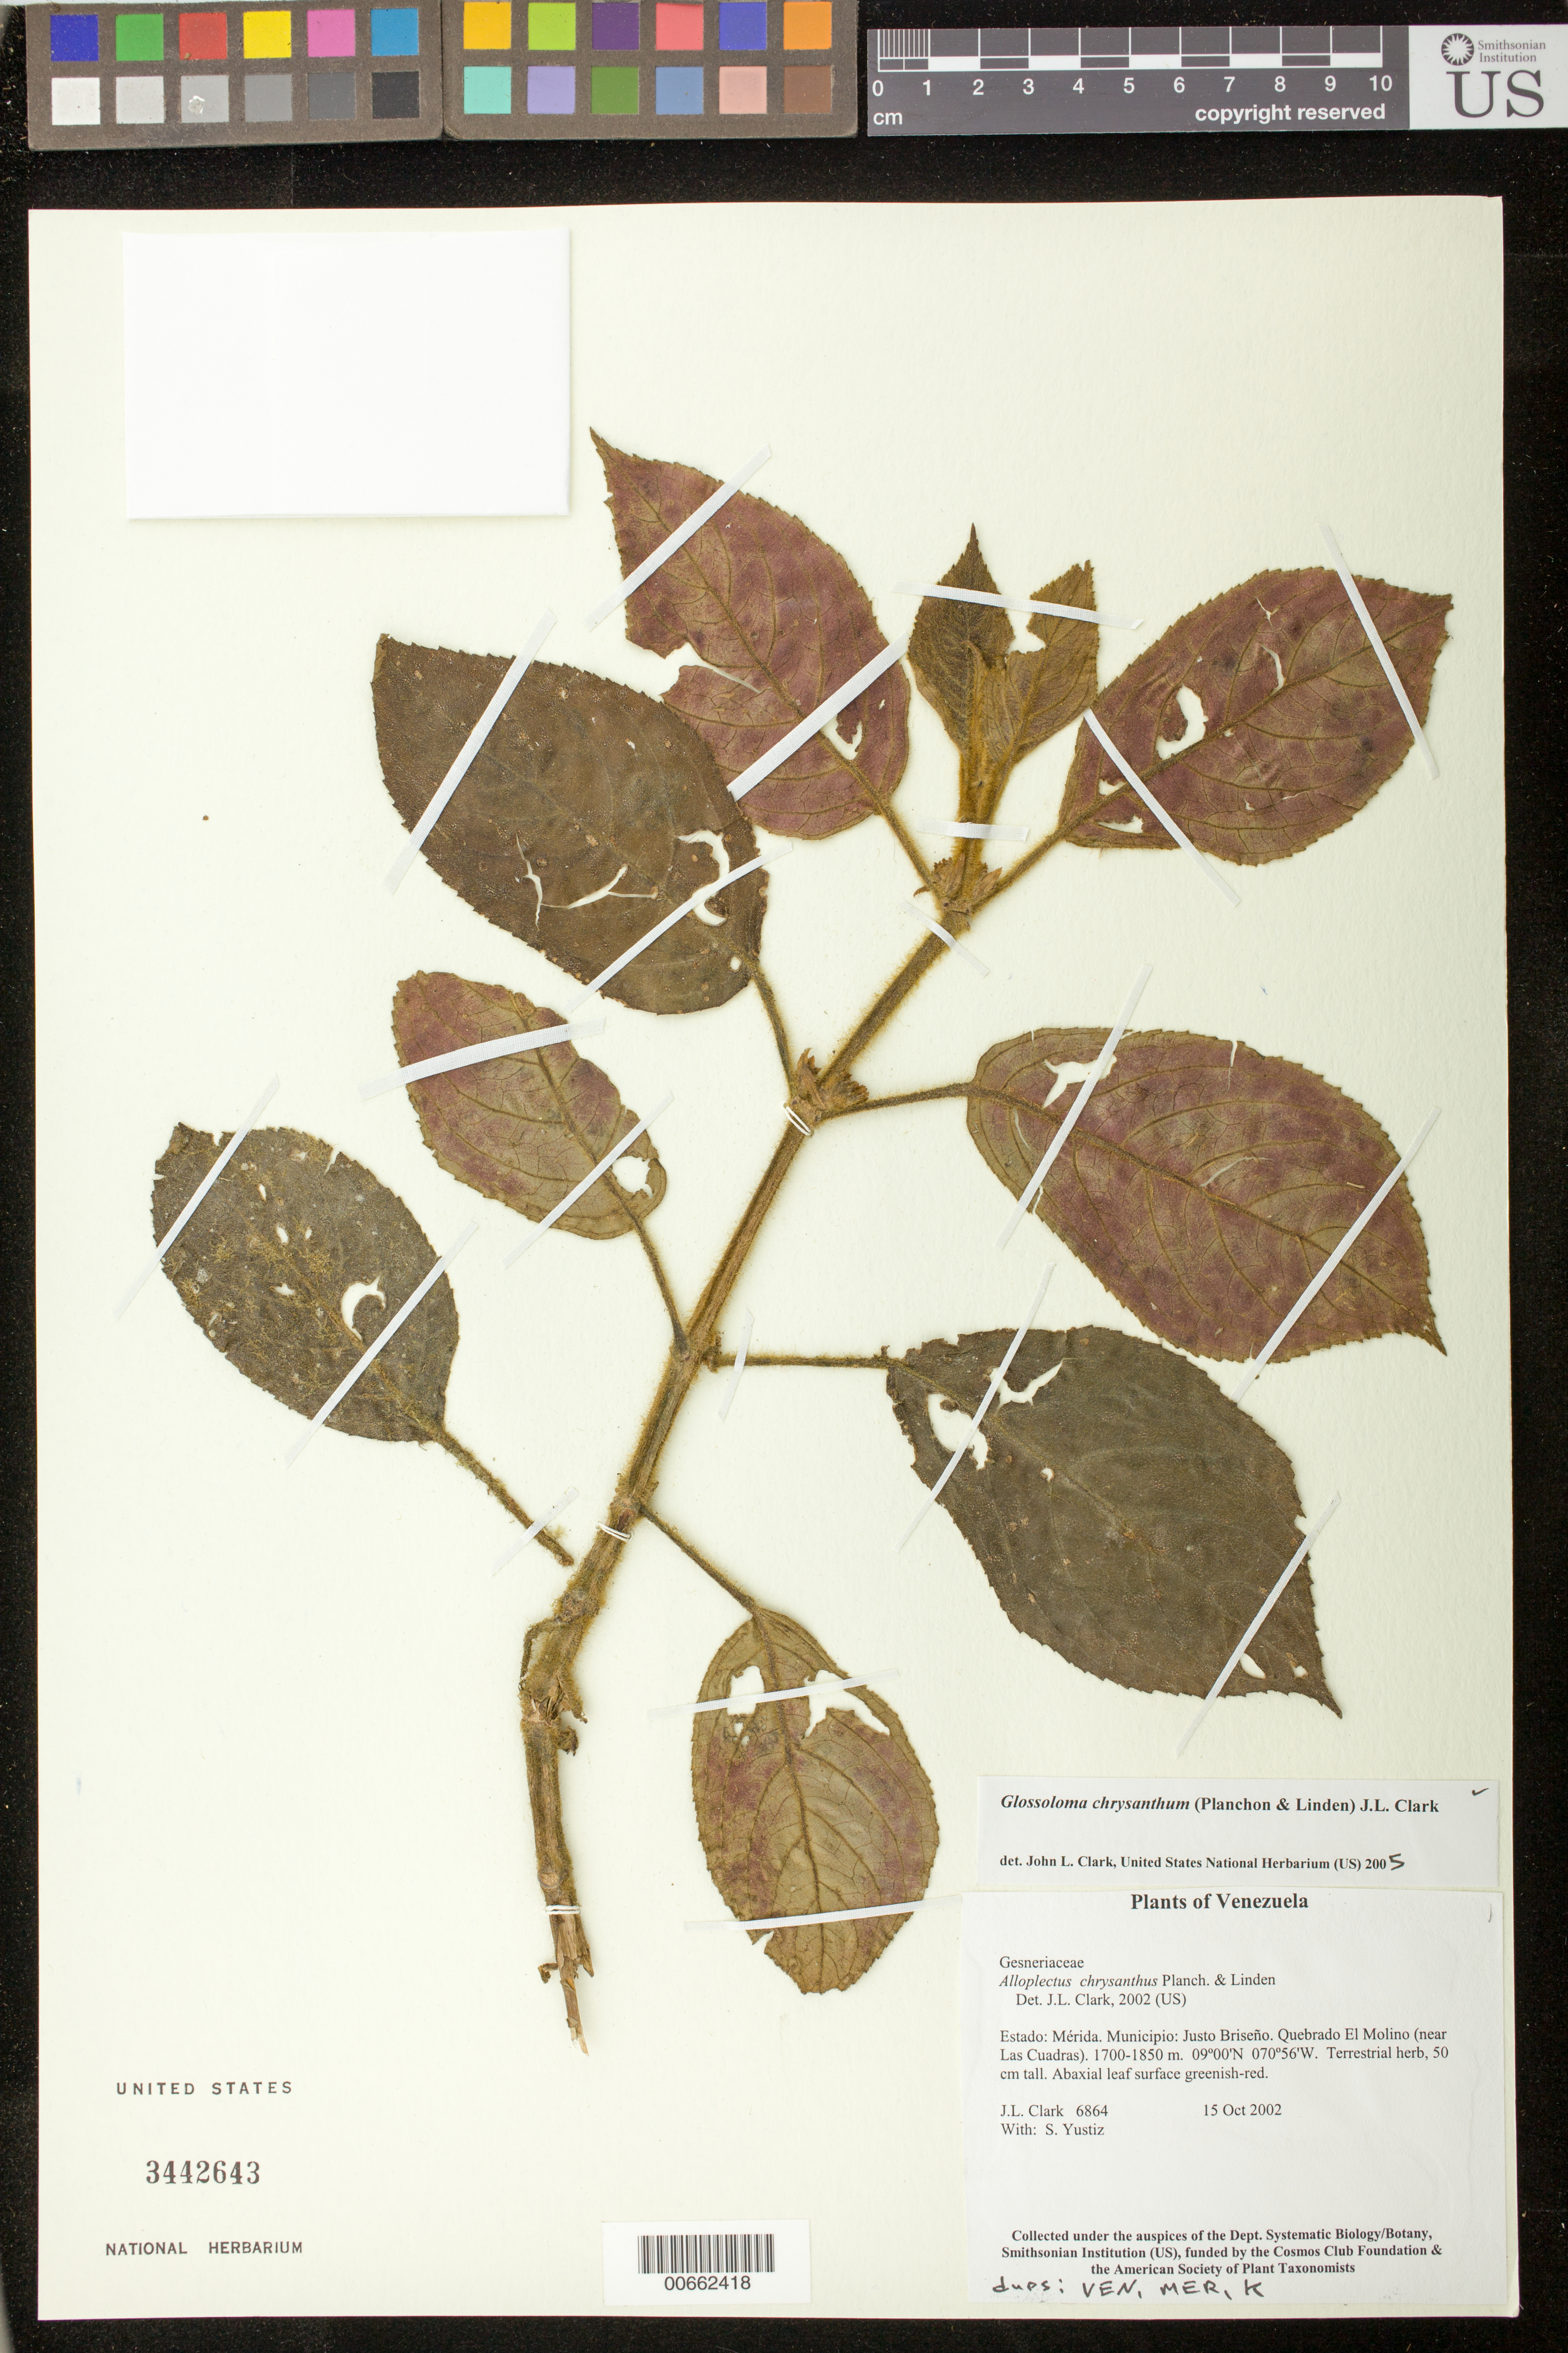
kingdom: Plantae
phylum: Tracheophyta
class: Magnoliopsida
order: Lamiales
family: Gesneriaceae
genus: Glossoloma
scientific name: Glossoloma chrysanthum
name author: (Planch. & Linden) J.L. Clark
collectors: J. L. Clark & S. Yustiz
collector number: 6864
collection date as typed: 15 Oct 2002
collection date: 2002-10-15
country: Venezuela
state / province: Mérida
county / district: Justo Briceño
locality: Quebrado El Molino (near Las Cuadras).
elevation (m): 1700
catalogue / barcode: US 3442643